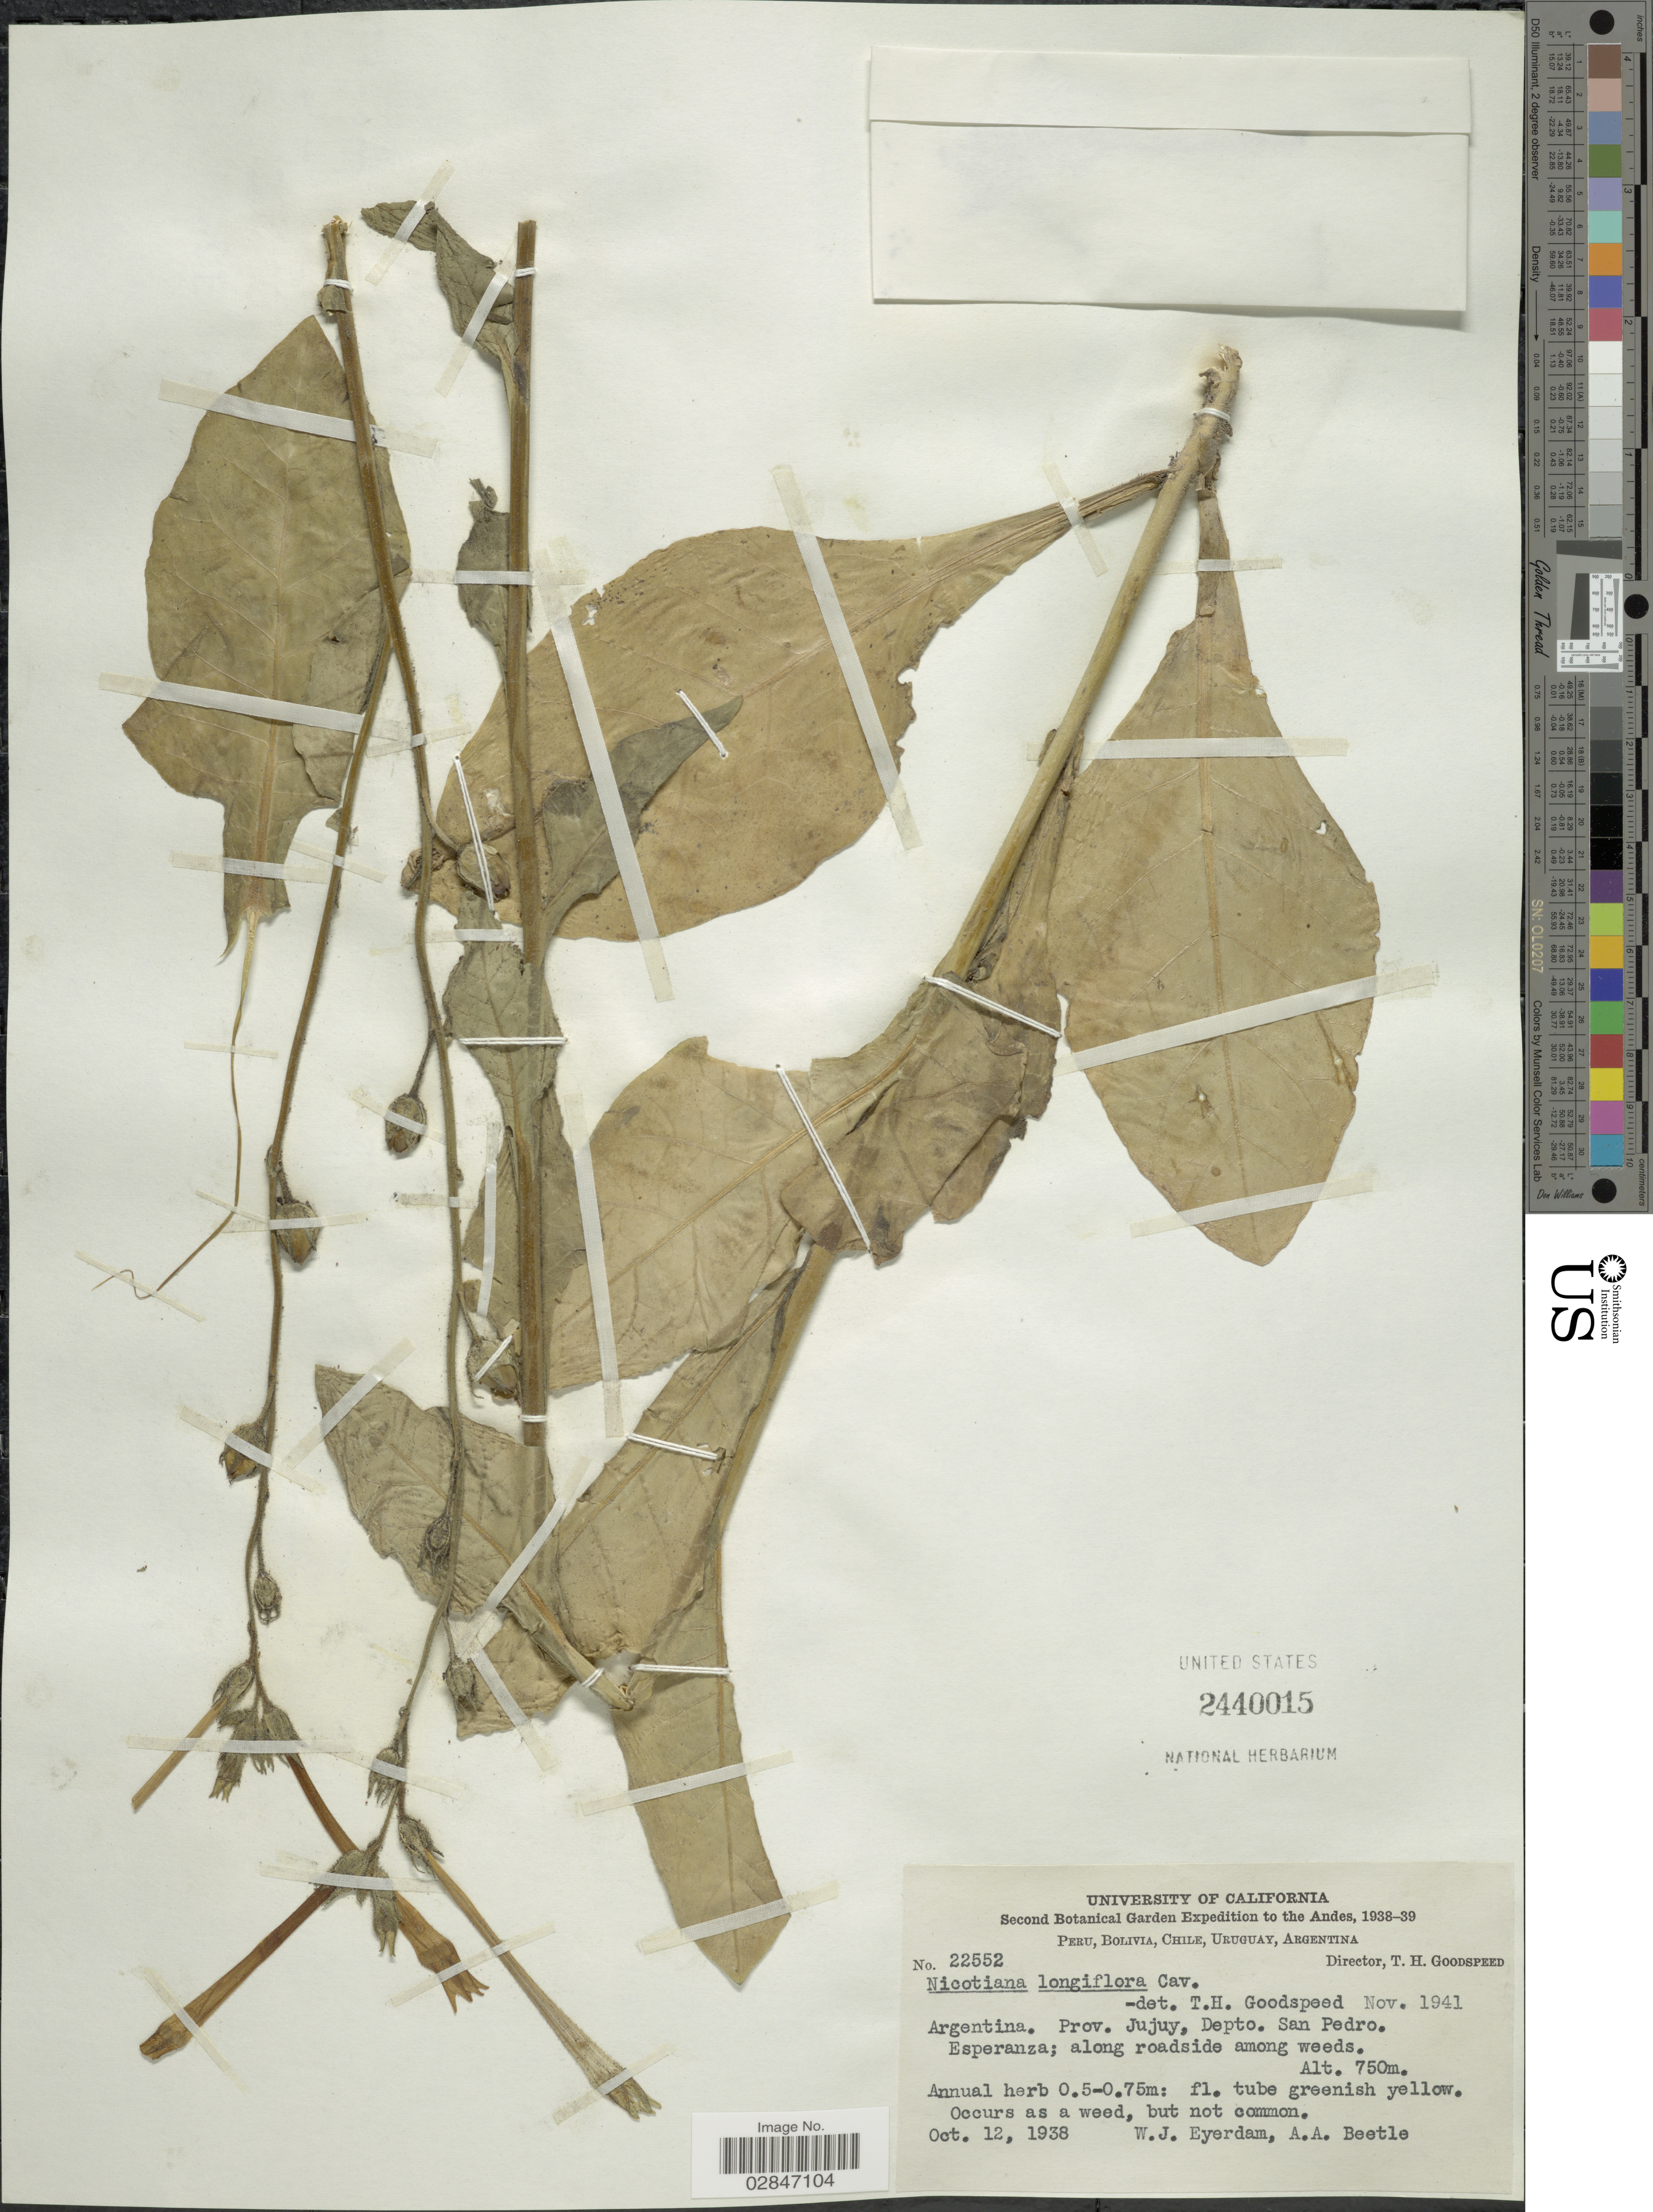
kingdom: Plantae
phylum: Tracheophyta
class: Magnoliopsida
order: Solanales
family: Solanaceae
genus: Nicotiana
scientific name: Nicotiana longiflora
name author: Cav.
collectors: W. J. Eyerdam & A. A. Beetle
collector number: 22552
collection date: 1938-10-12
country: Argentina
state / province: Jujuy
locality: Prov. Jujuy, Depto. San Pedro, Esperanza; along roadside among weeds, The Andes.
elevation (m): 750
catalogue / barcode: US 2440015